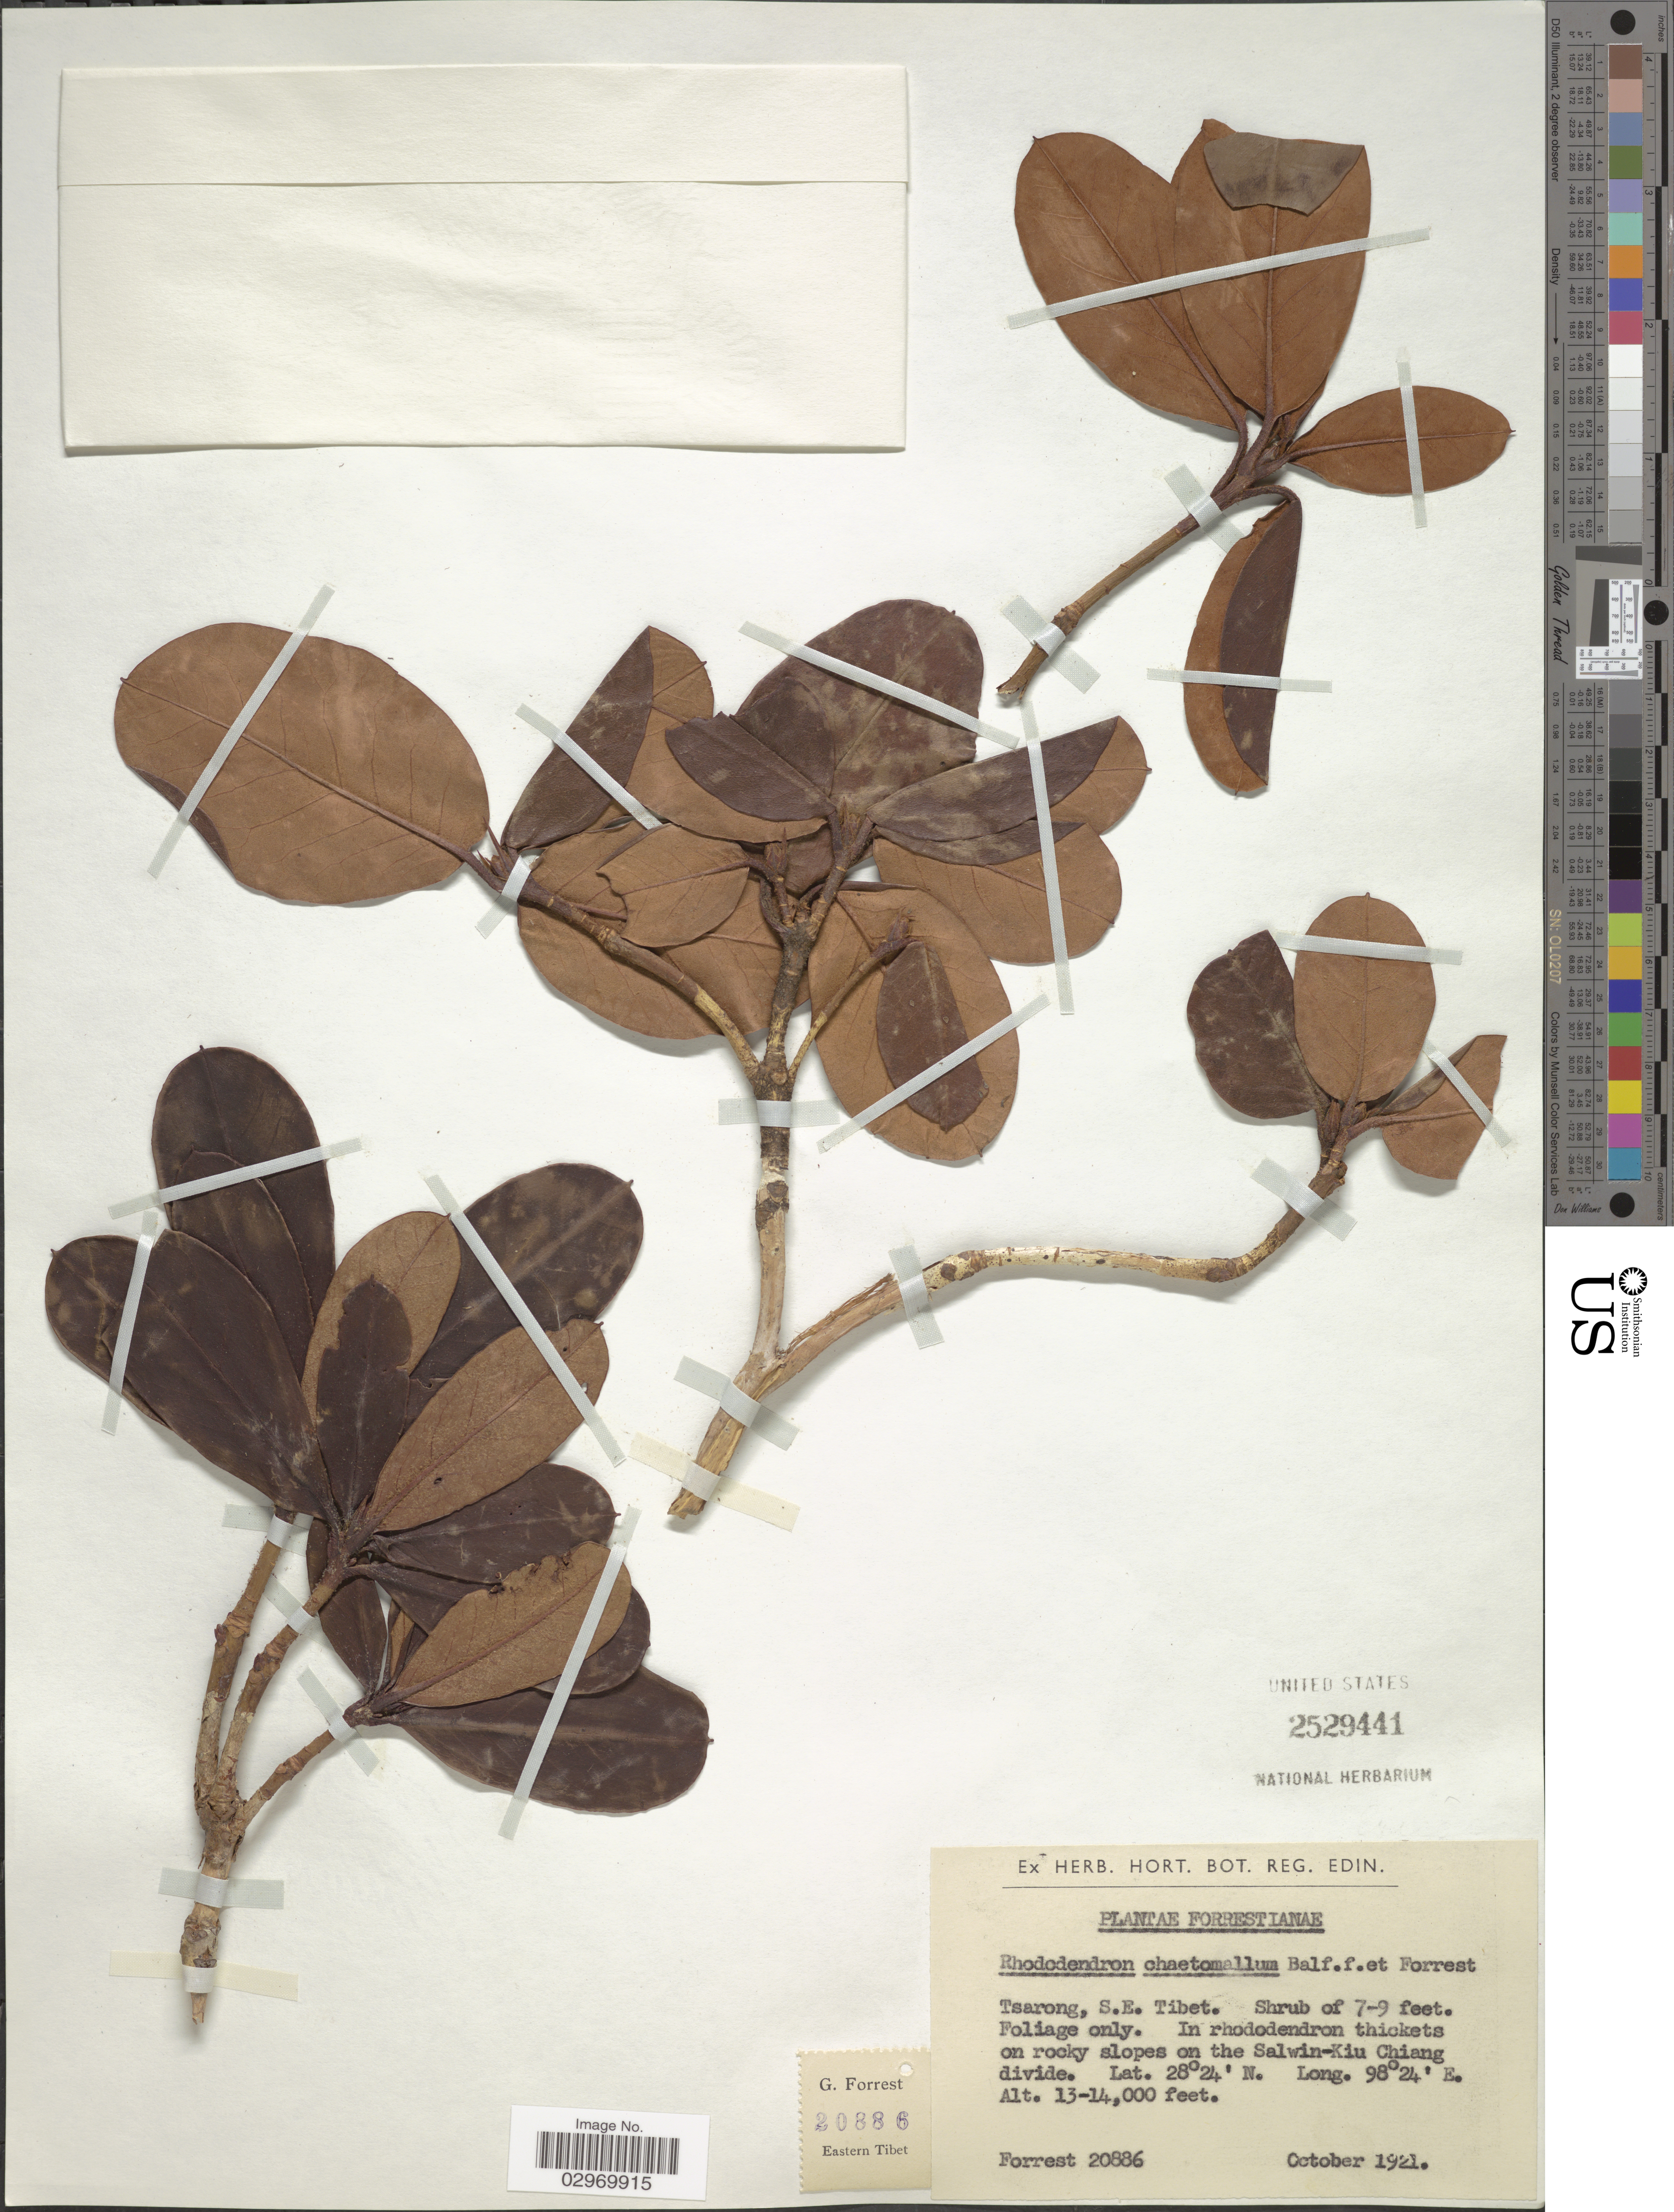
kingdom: Plantae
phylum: Tracheophyta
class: Magnoliopsida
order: Ericales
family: Ericaceae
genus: Rhododendron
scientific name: Rhododendron chaetomallum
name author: Balf. f. & Forrest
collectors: -. Forrest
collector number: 20886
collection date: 1921-10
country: China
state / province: Xizang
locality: Tsarong, S.E. Tibet, in rhododendron thickets on rocky slopes on the Salwin-Kiu Chiang divide.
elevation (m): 3962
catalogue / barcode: US 2529441